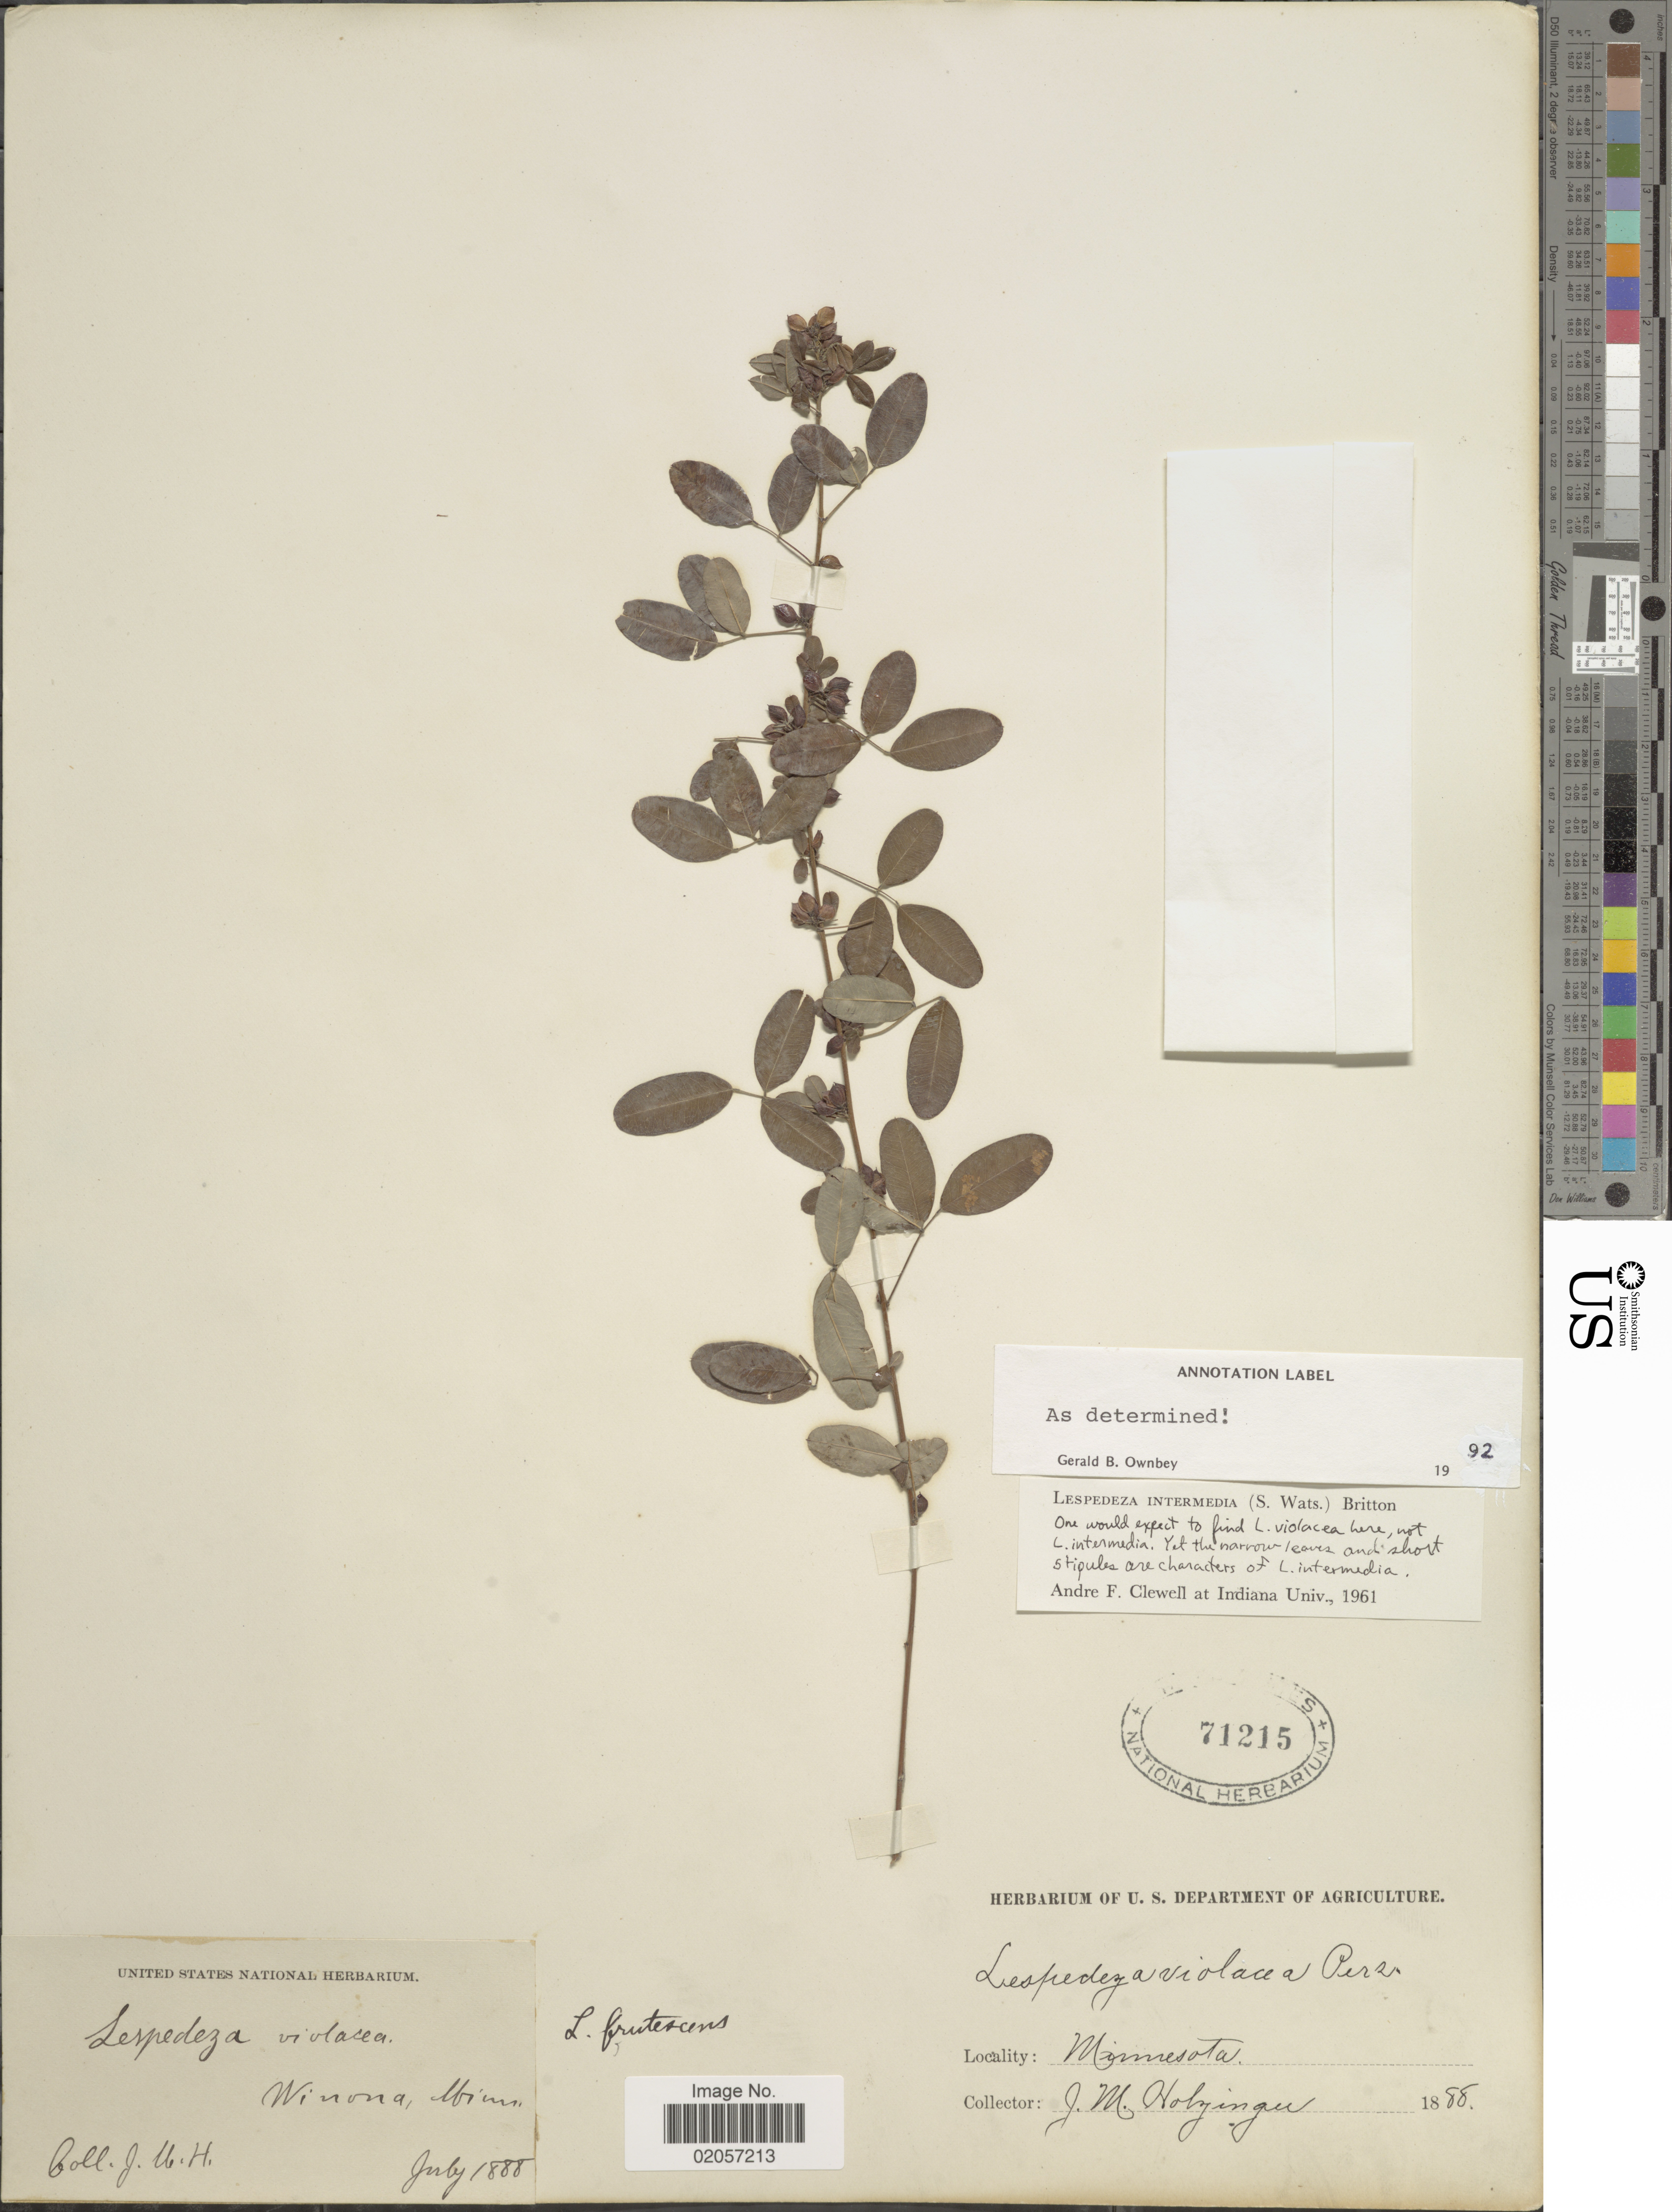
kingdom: Plantae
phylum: Tracheophyta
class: Magnoliopsida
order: Fabales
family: Fabaceae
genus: Lespedeza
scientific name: Lespedeza violacea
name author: (L.) Pers.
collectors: J. M. Holzinger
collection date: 1888-07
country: United States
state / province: Minnesota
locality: Winona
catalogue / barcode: US 71215